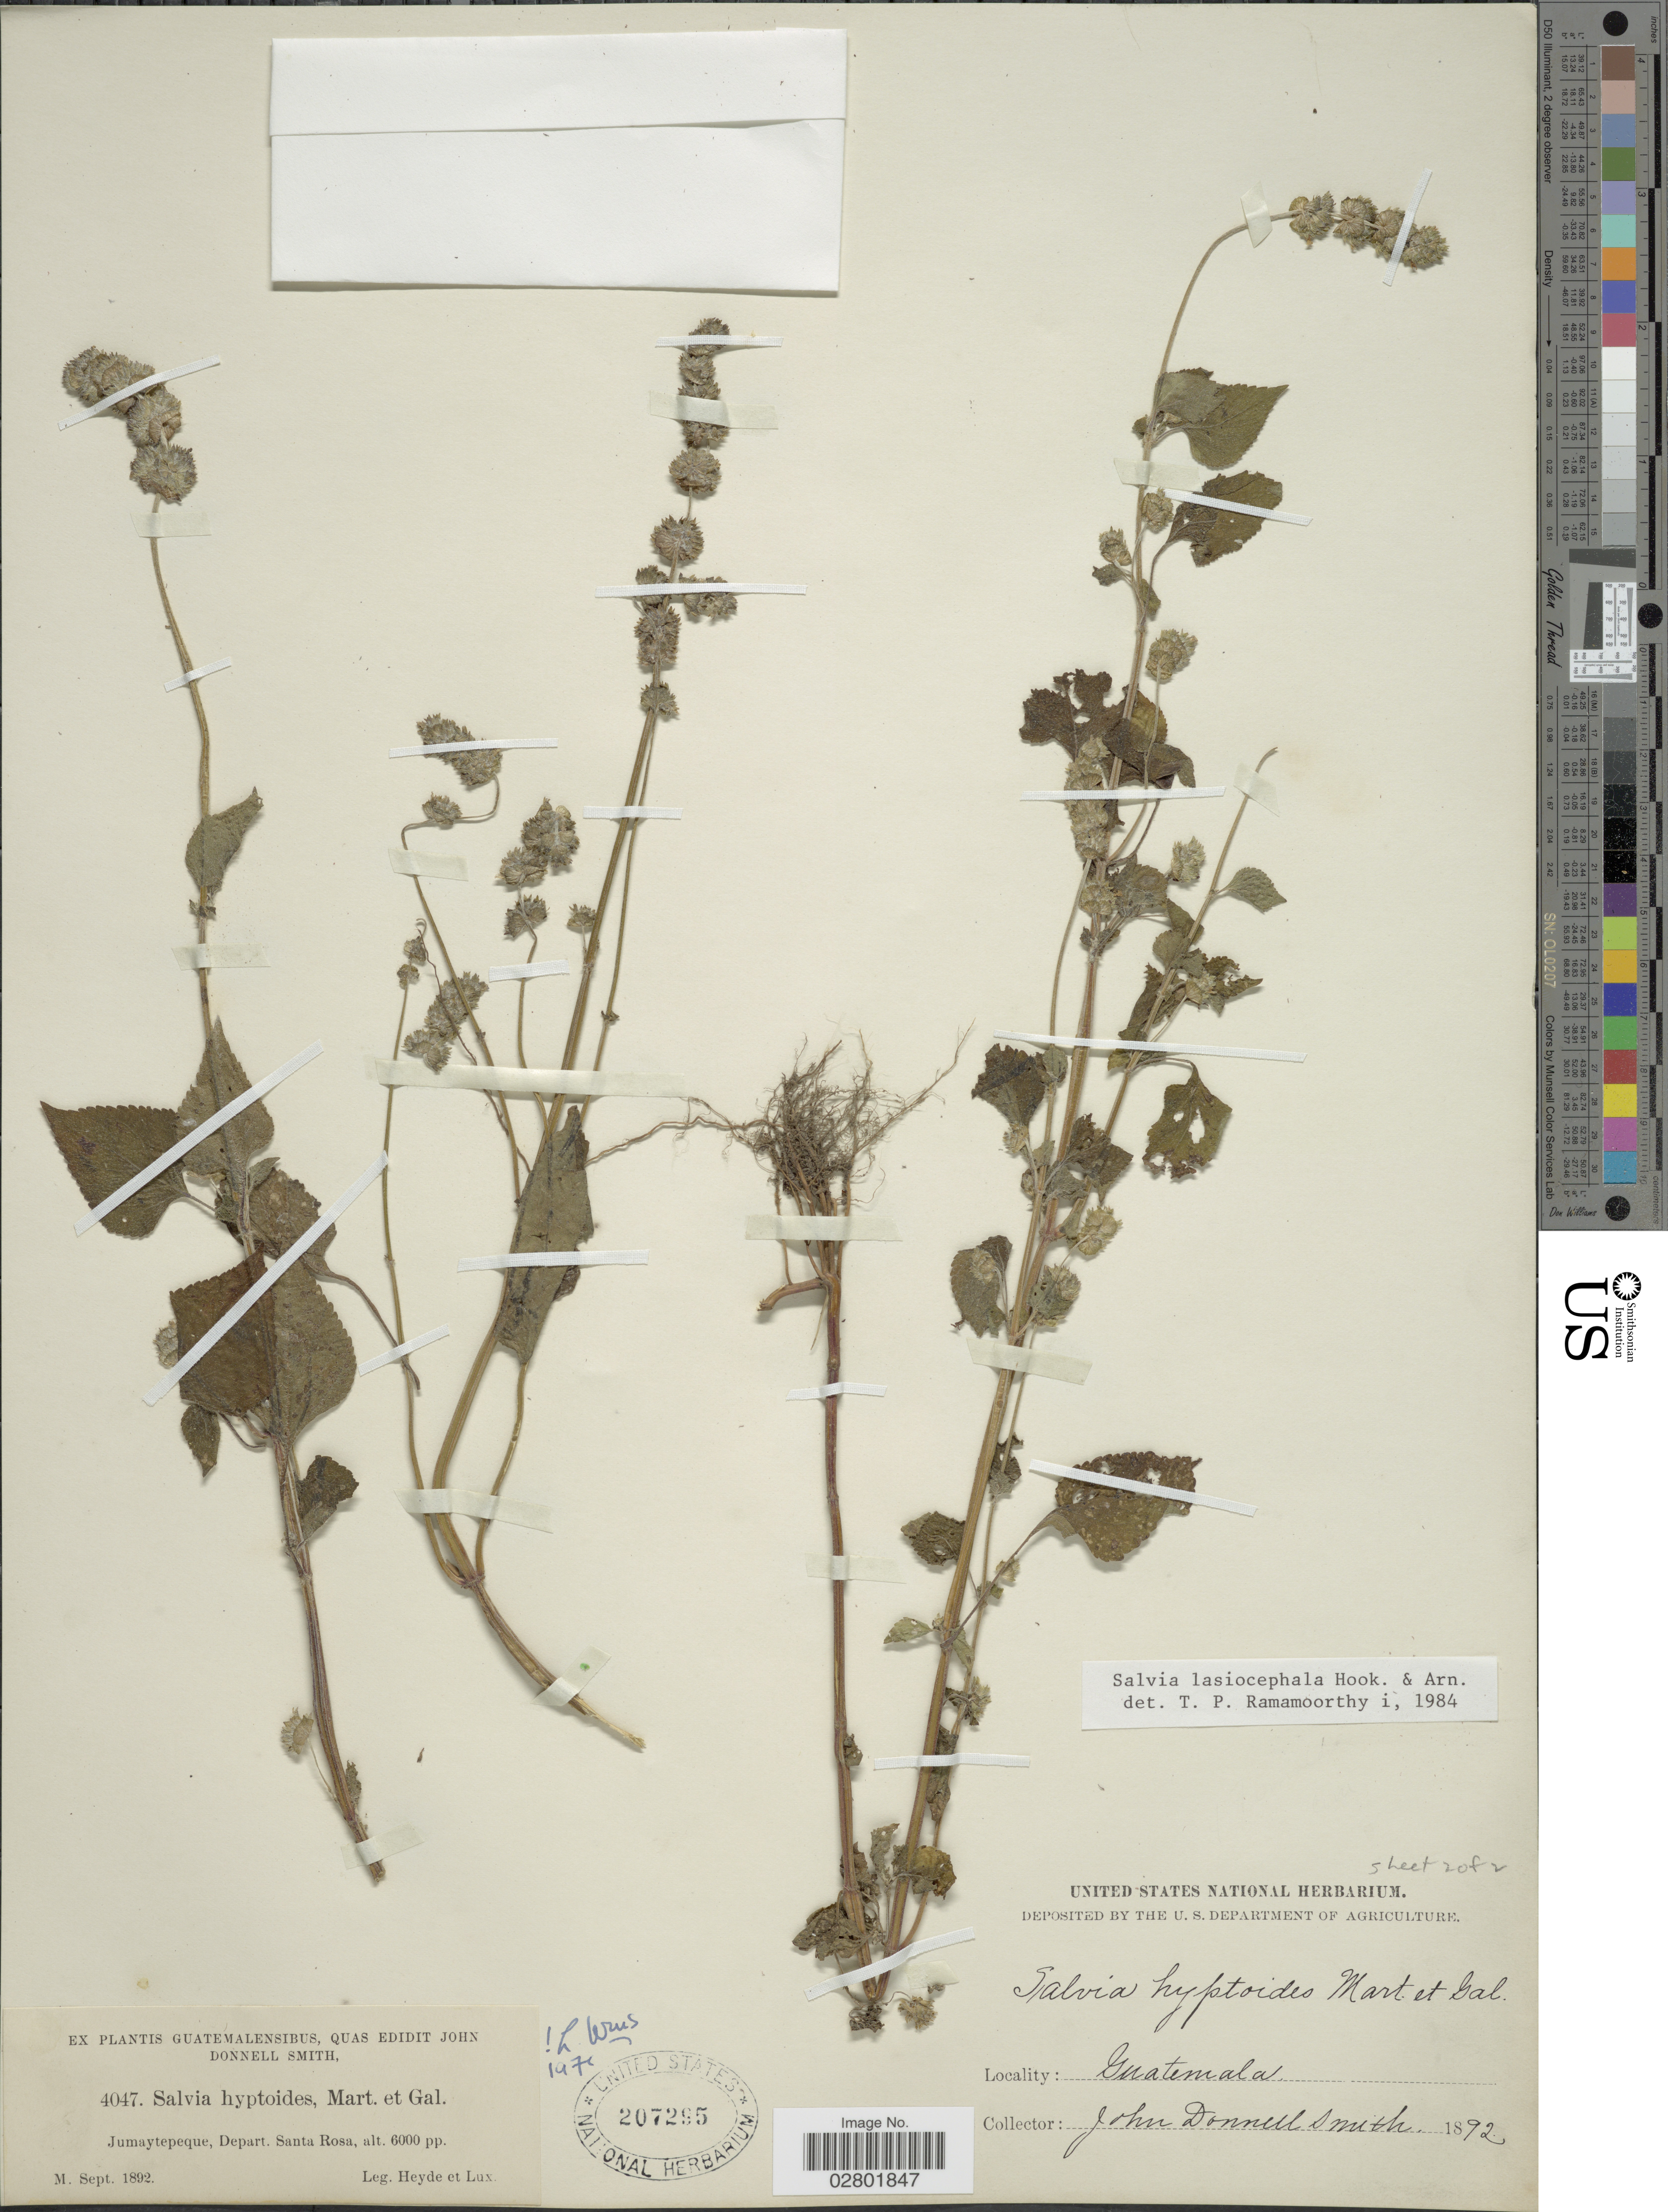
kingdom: Plantae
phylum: Tracheophyta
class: Magnoliopsida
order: Lamiales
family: Lamiaceae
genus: Salvia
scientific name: Salvia lasiocephala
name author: Hook. & Arn.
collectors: J. Donnell Smith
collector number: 4047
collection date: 1892-09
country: Guatemala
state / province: Santa Rosa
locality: Jumaytepeque, Depart. Santa Rosa.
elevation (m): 1829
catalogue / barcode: US 207295